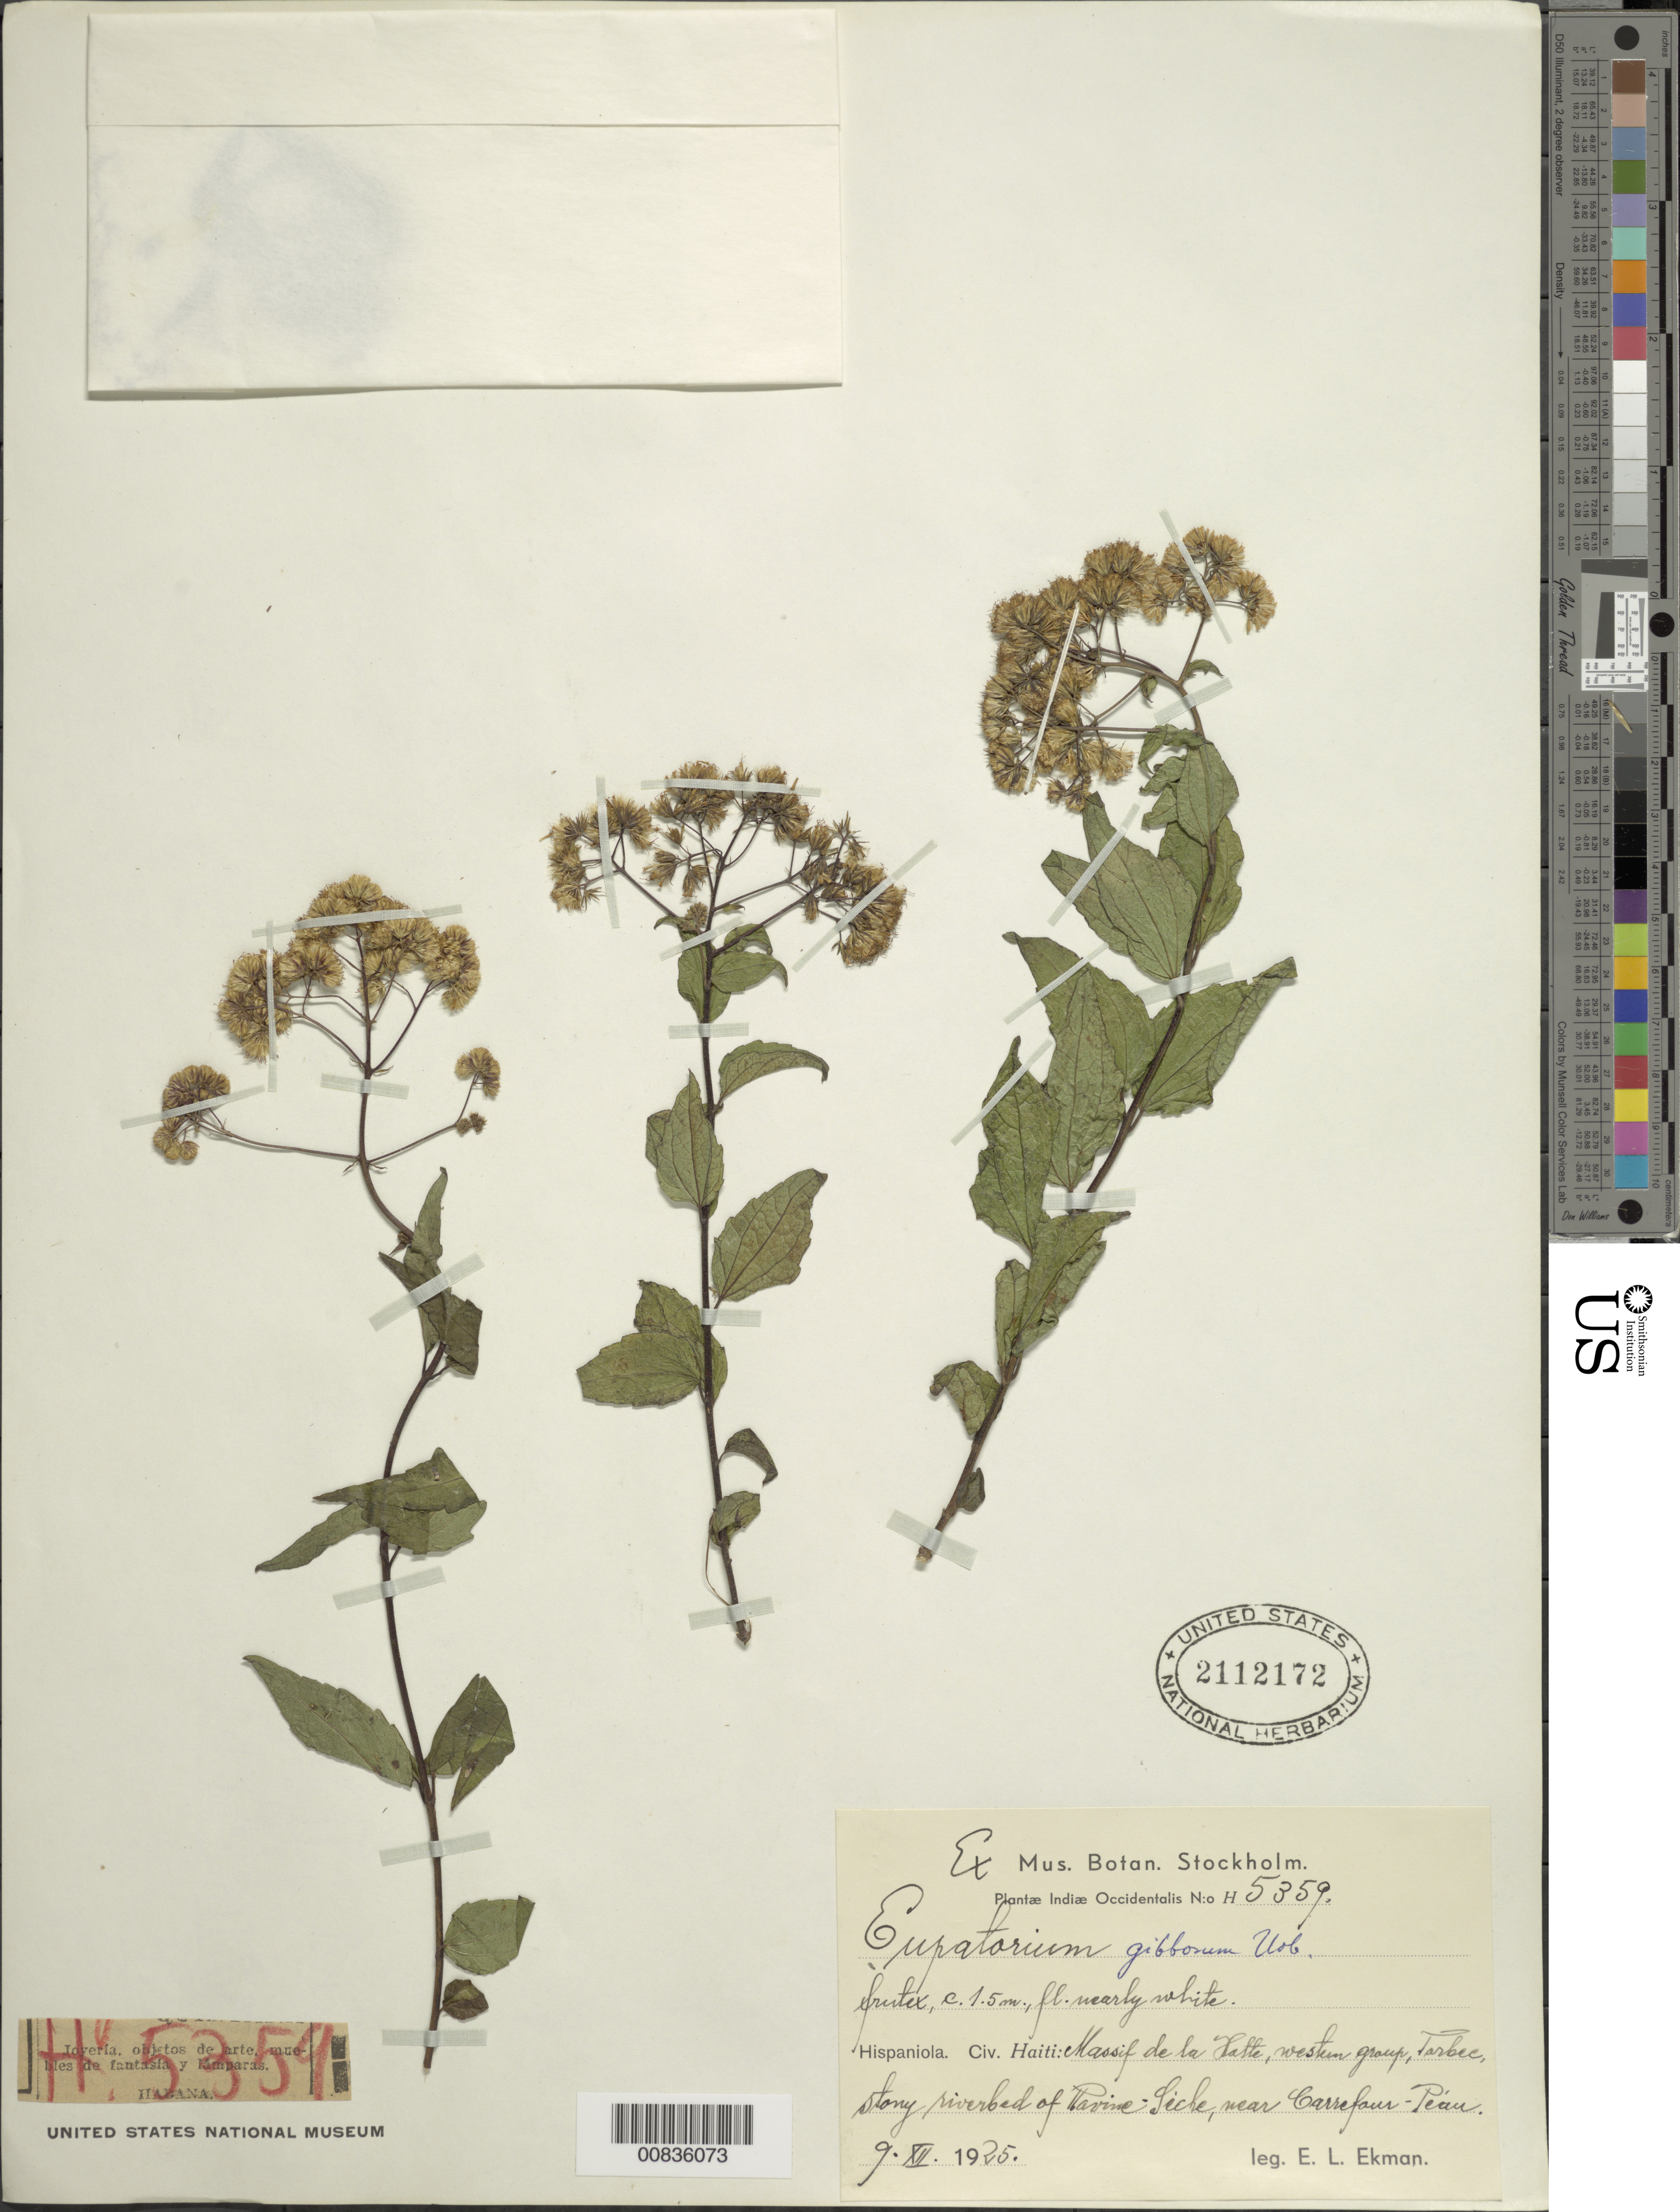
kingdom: Plantae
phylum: Tracheophyta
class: Magnoliopsida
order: Asterales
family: Asteraceae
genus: Koanophyllon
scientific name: Koanophyllon gibbosum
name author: (Urb.) R.M. King & H. Rob.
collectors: E. L. Ekman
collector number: H 5359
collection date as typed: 09 Dec 1925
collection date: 1925-12-09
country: Haiti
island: Hispaniola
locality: Massif de la Hotte, western group, Torbec, Ravine Leche, near Carrefour-Peáu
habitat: Stony riverbed of ravine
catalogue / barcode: US 2112172